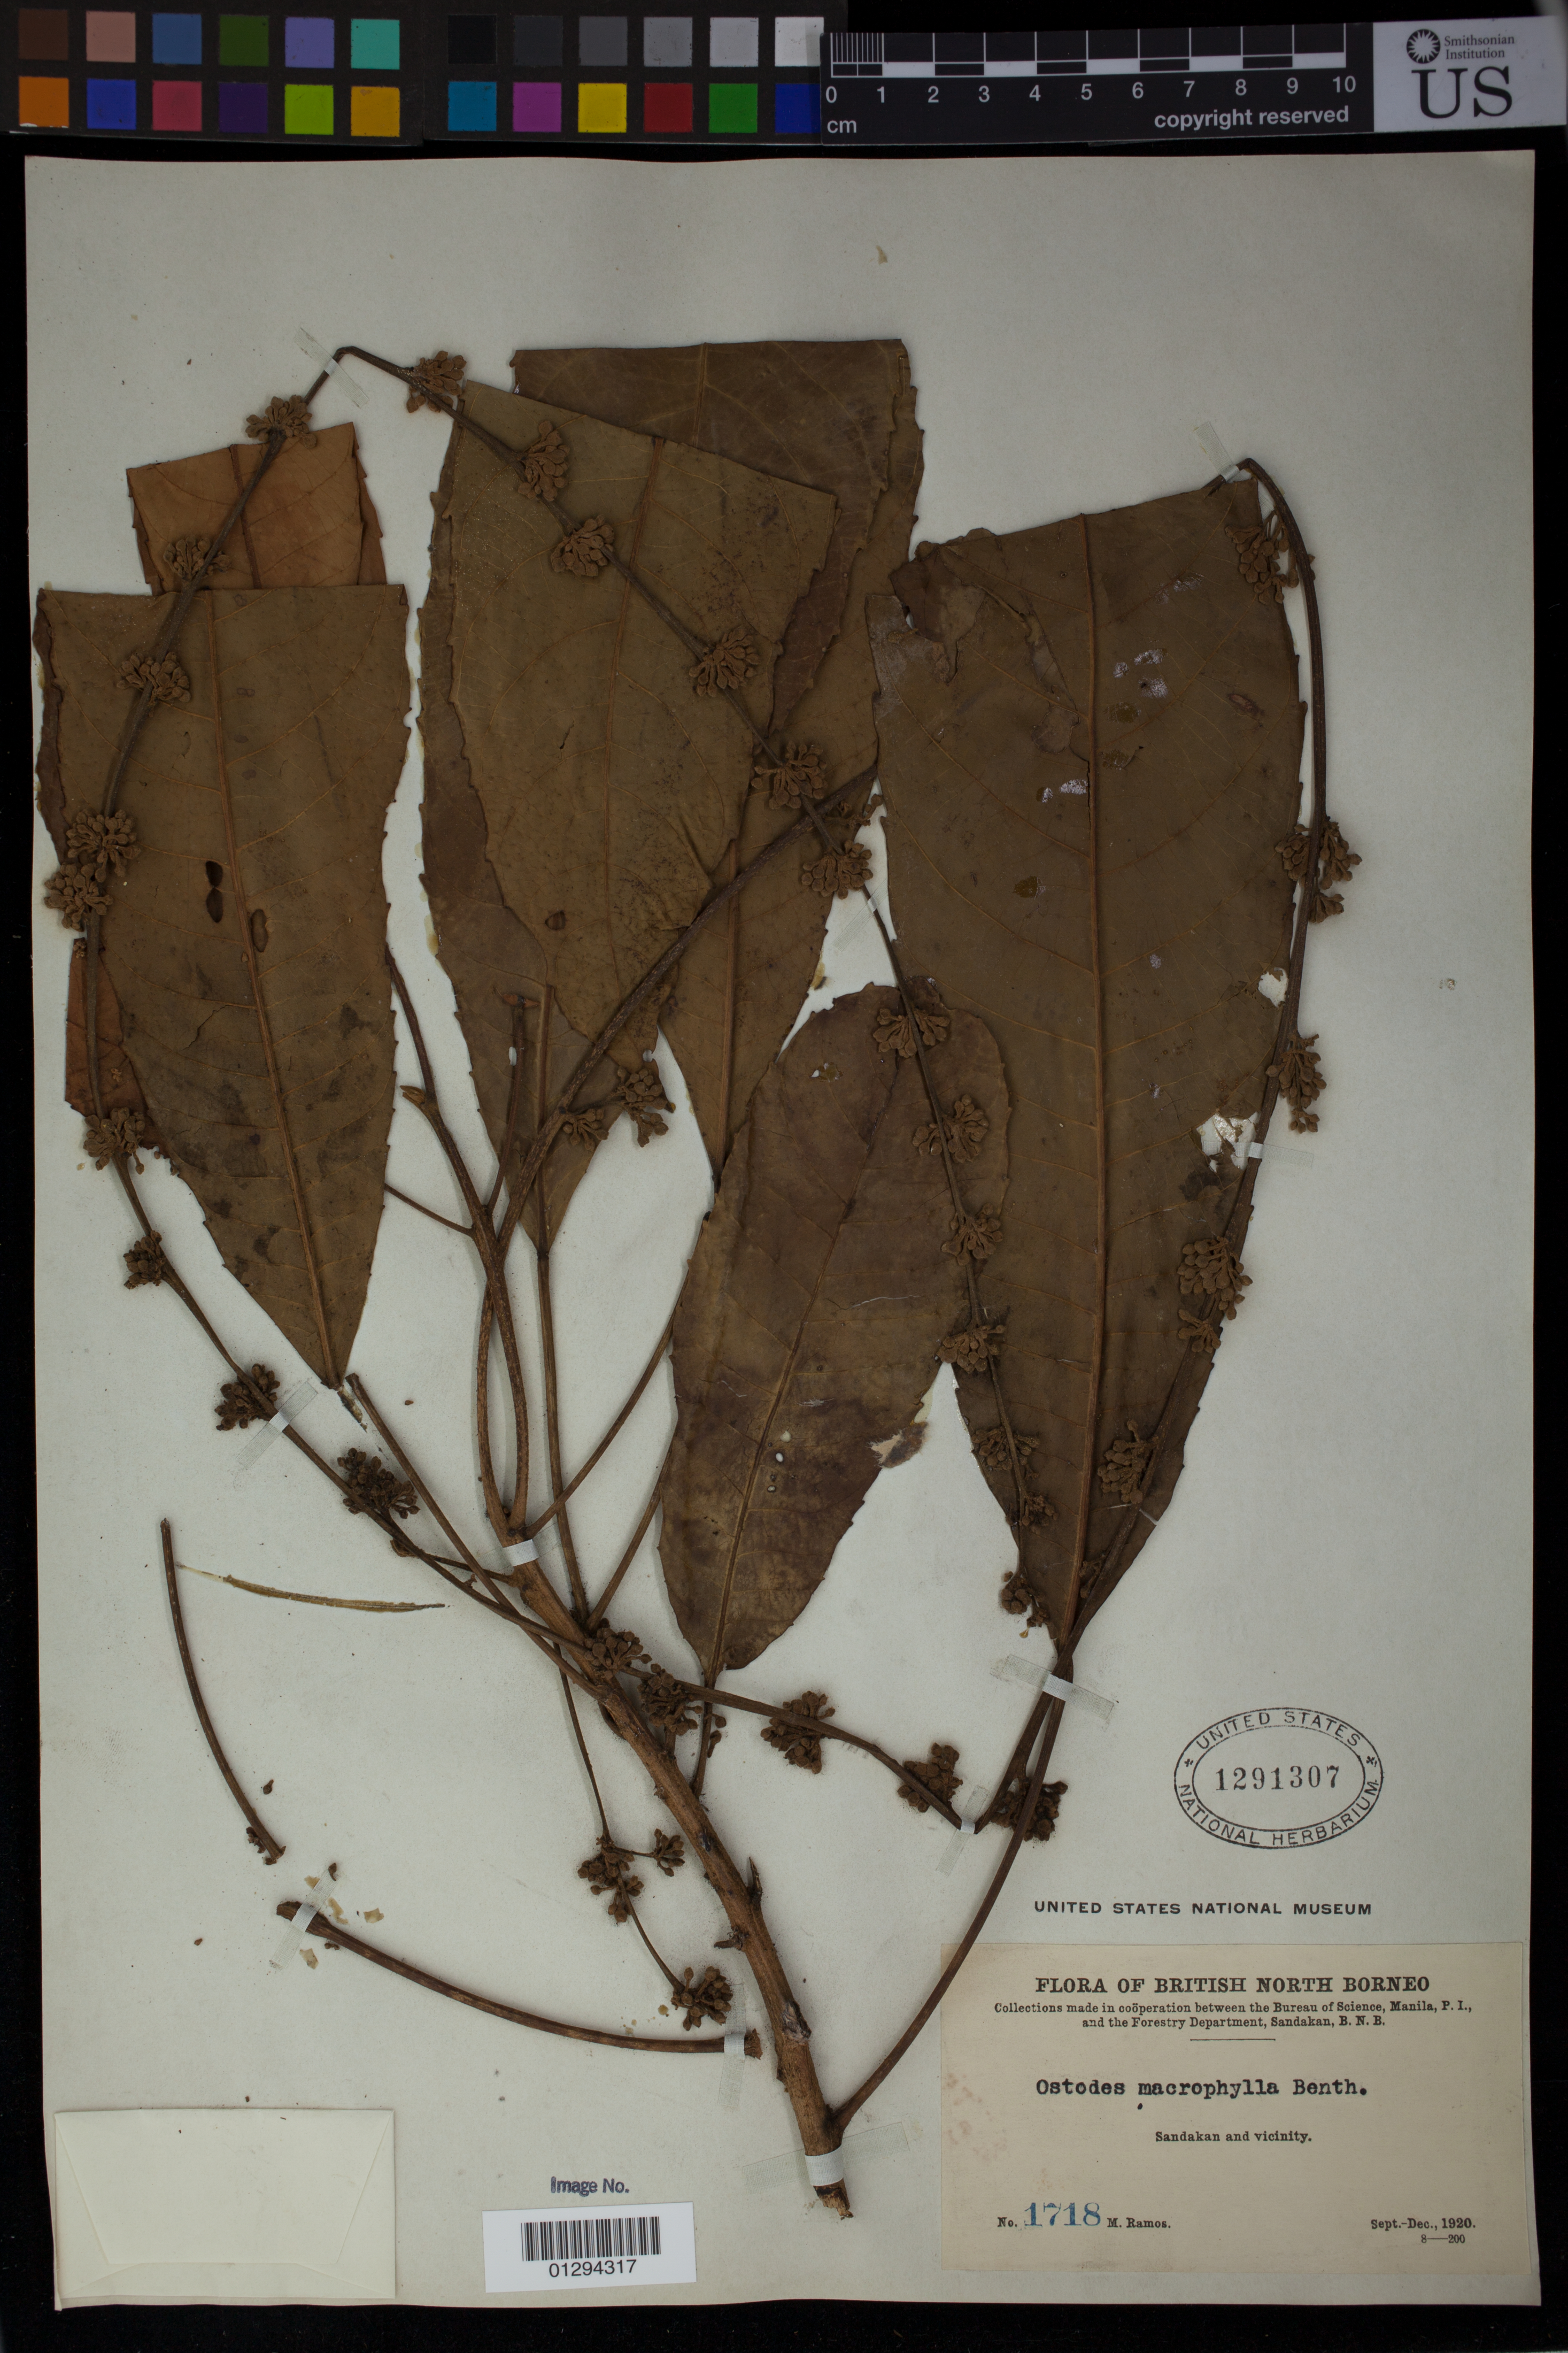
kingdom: Plantae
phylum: Tracheophyta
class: Magnoliopsida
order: Malpighiales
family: Euphorbiaceae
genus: Fahrenheitia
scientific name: Fahrenheitia pendula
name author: (Hassk.) Airy Shaw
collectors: M. Ramos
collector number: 1718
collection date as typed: Sep 1920 to -- Dec 1920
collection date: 1920-09/1920-12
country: Malaysia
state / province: Sabah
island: Borneo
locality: Sandakan and vicinity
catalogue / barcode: US 1291307